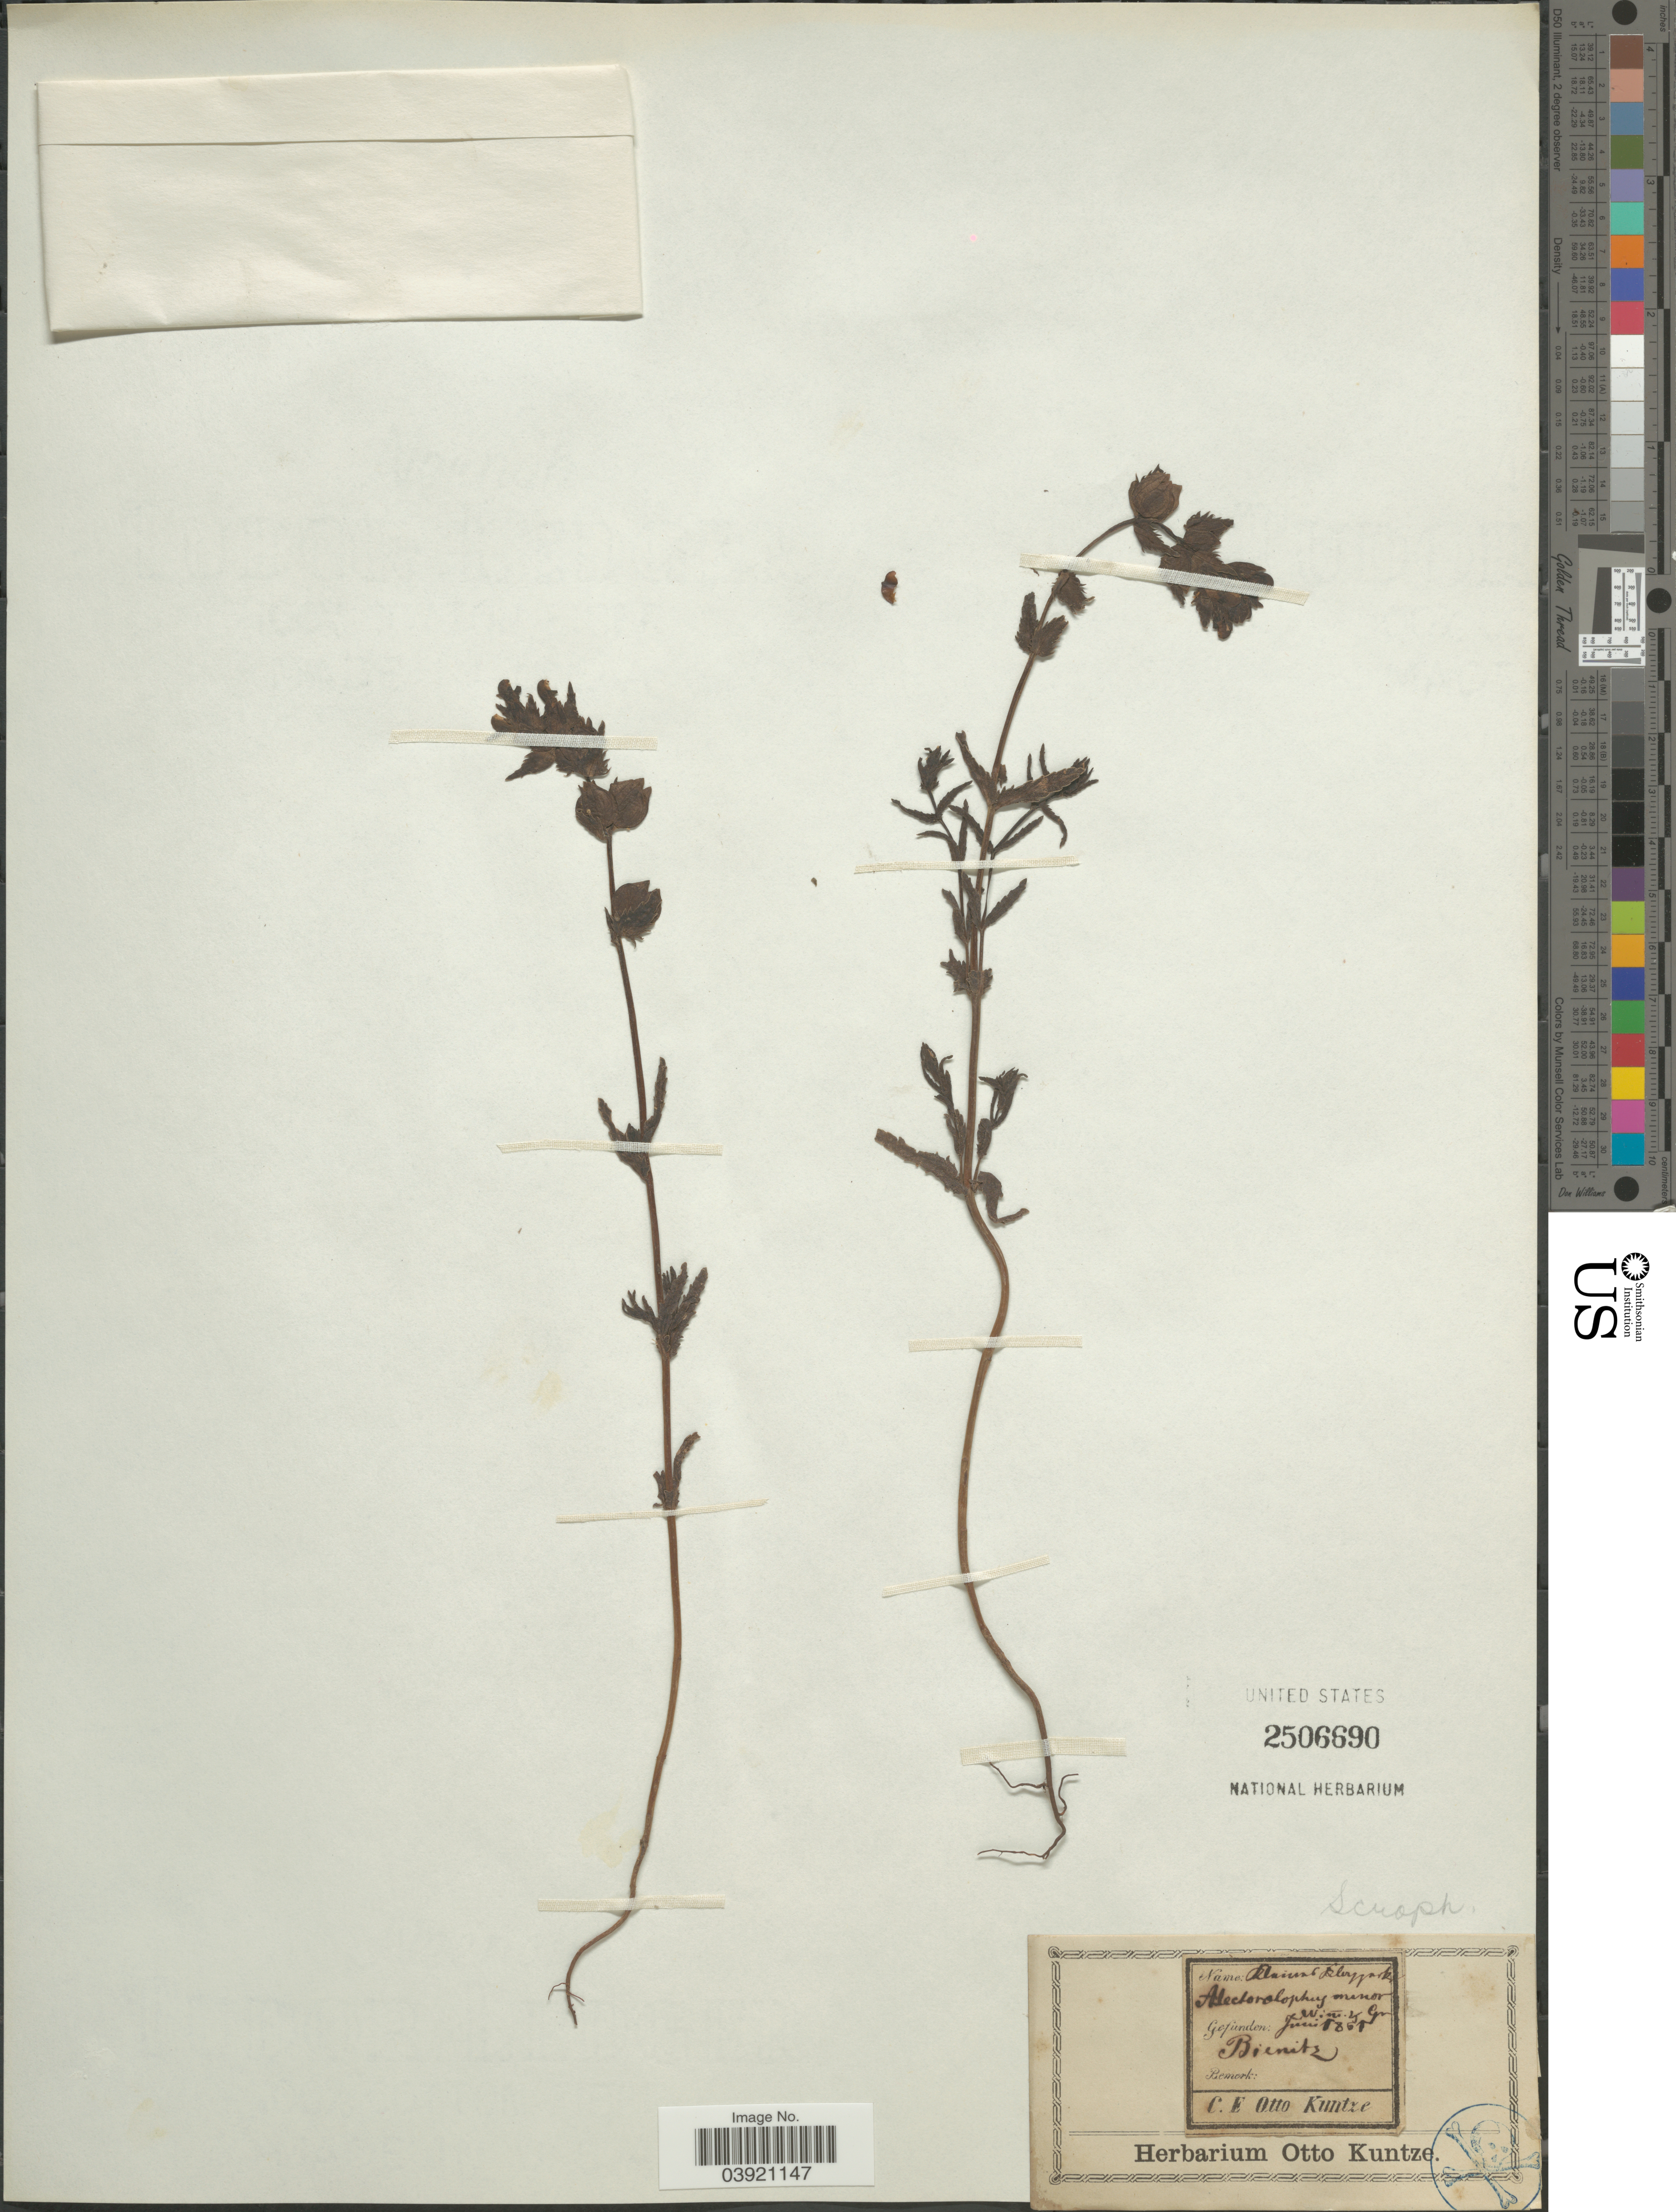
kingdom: Plantae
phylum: Tracheophyta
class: Magnoliopsida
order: Lamiales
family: Orobanchaceae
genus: Rhinanthus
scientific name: Rhinanthus minor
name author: L.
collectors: C.E.O. Kuntze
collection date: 1861-06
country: Germany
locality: Bienitz.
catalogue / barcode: US 2506690